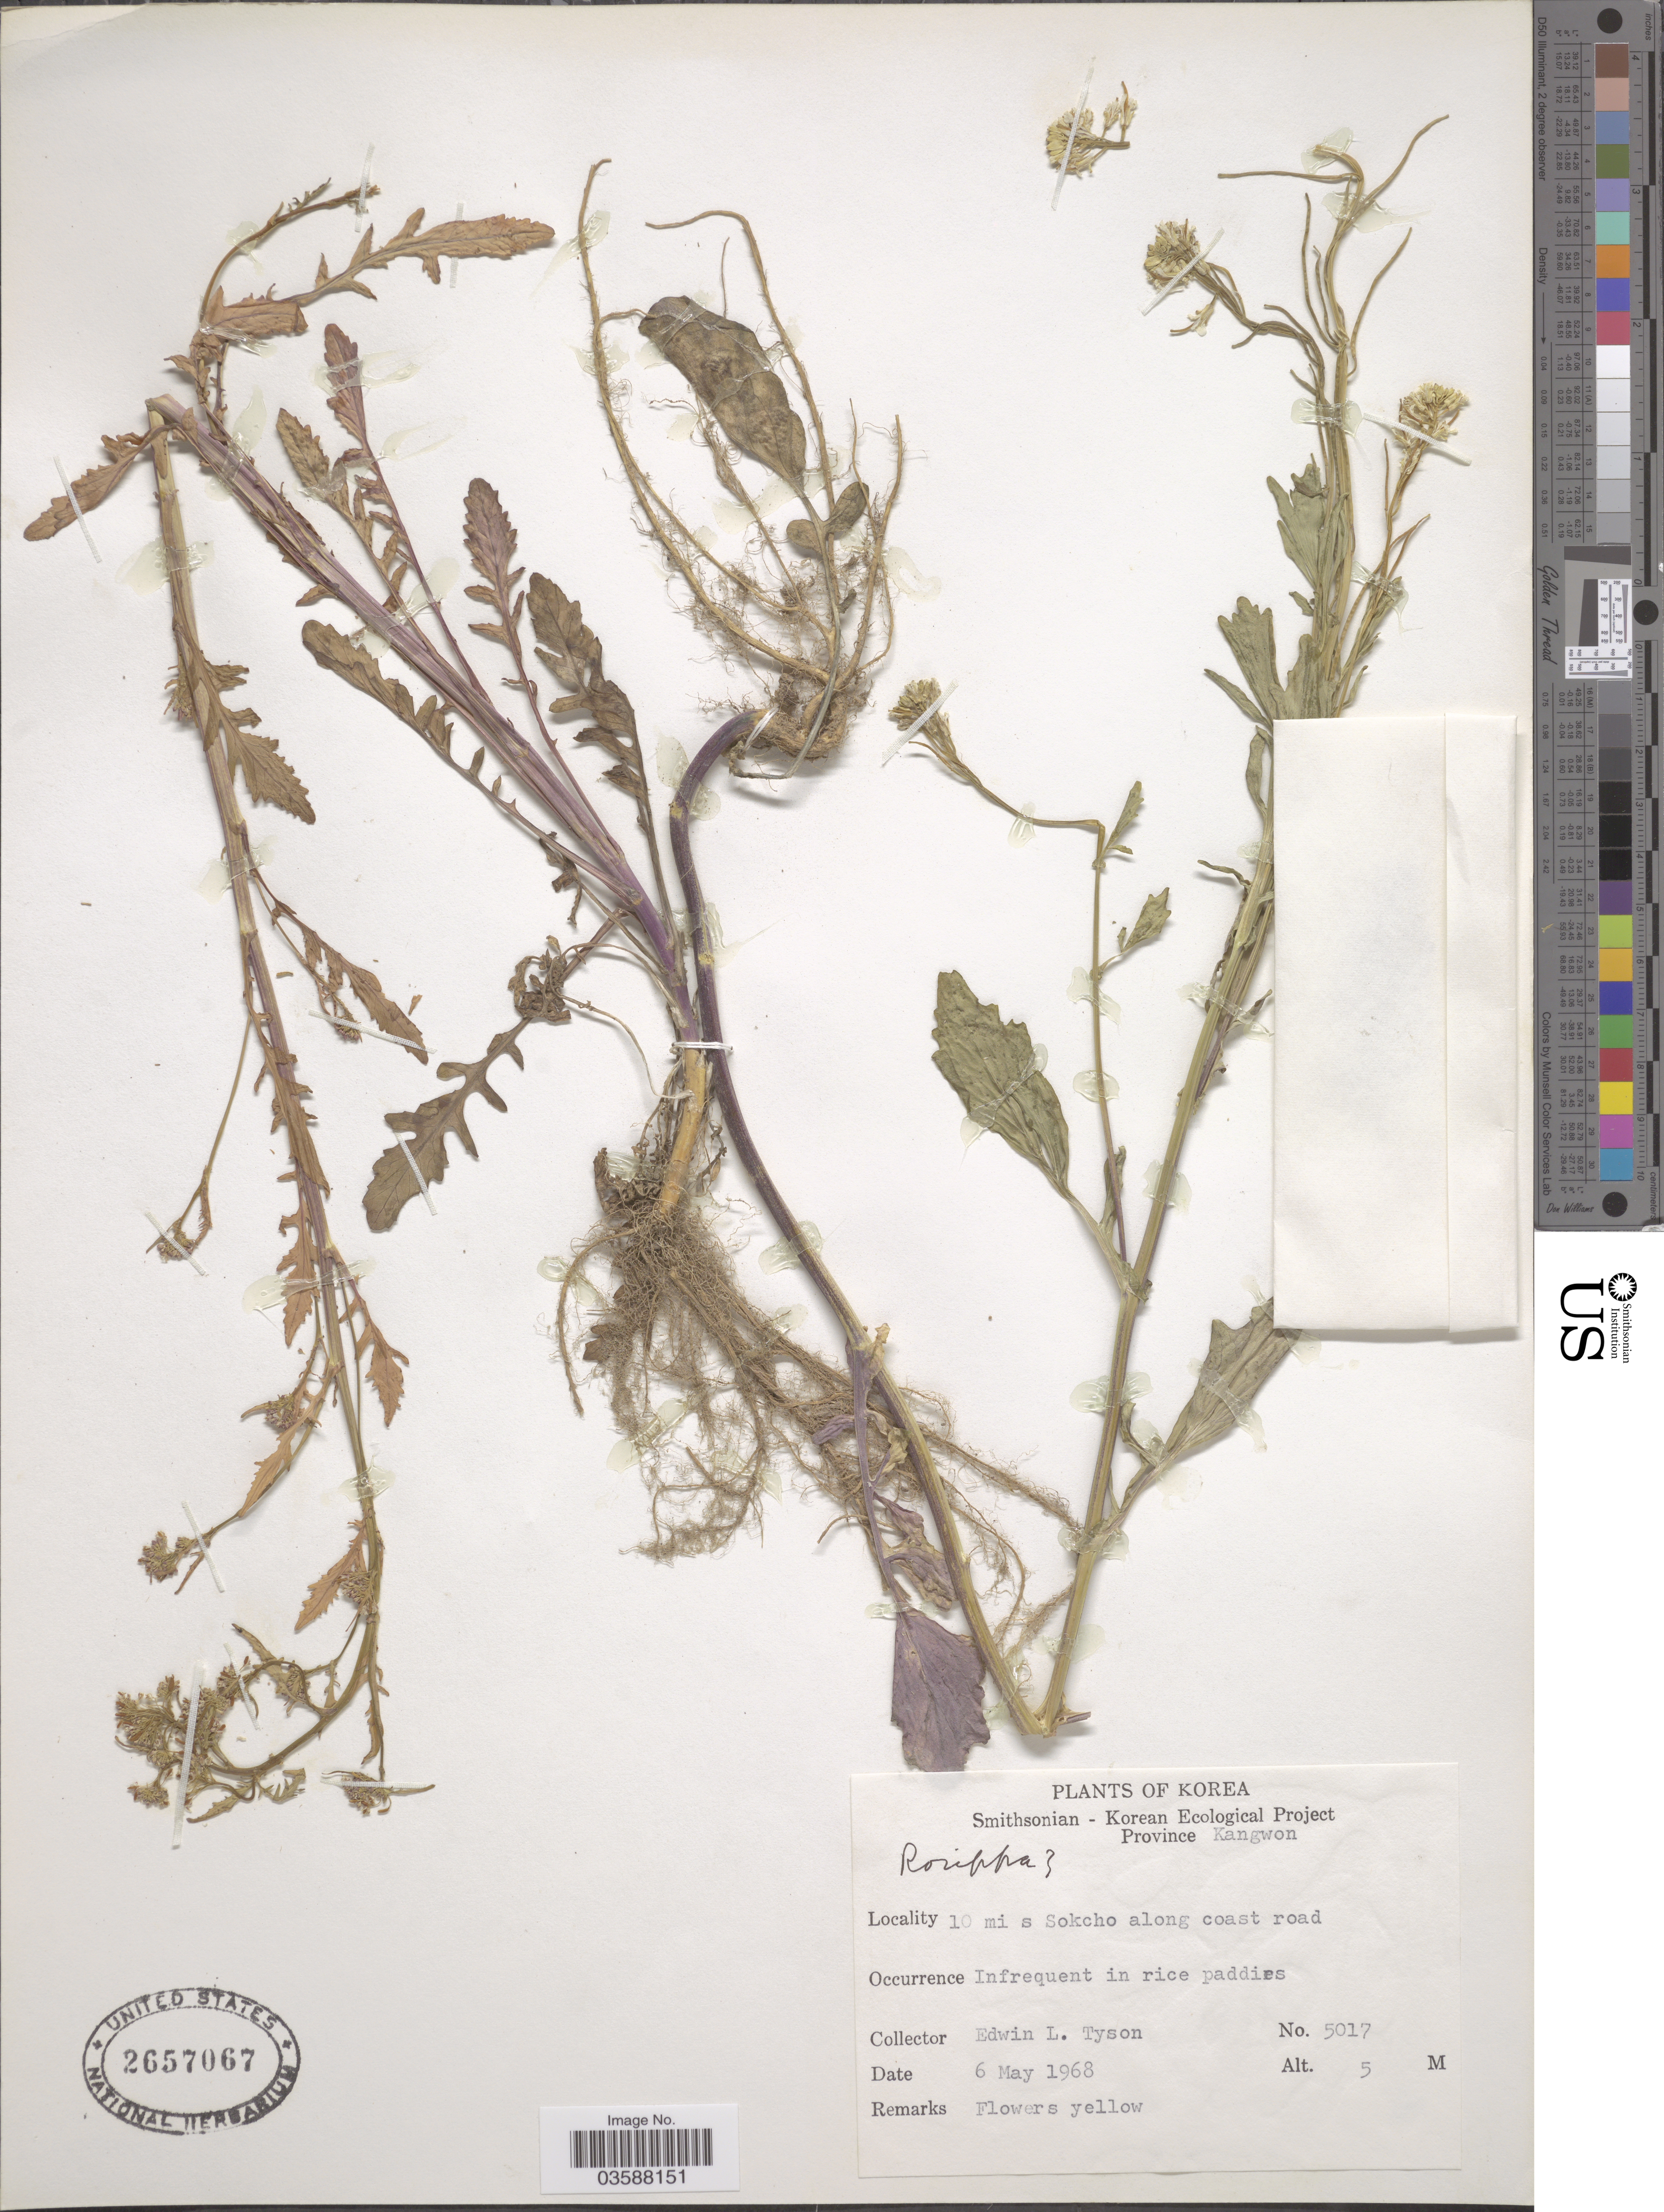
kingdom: Plantae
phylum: Tracheophyta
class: Magnoliopsida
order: Brassicales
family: Brassicaceae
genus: Rorippa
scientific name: Rorippa sp.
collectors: E. L. Tyson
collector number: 5017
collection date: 1968-05-06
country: North Korea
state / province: Kangwon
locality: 10 mi s Sokcho along coast road.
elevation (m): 5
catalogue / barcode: US 2657067